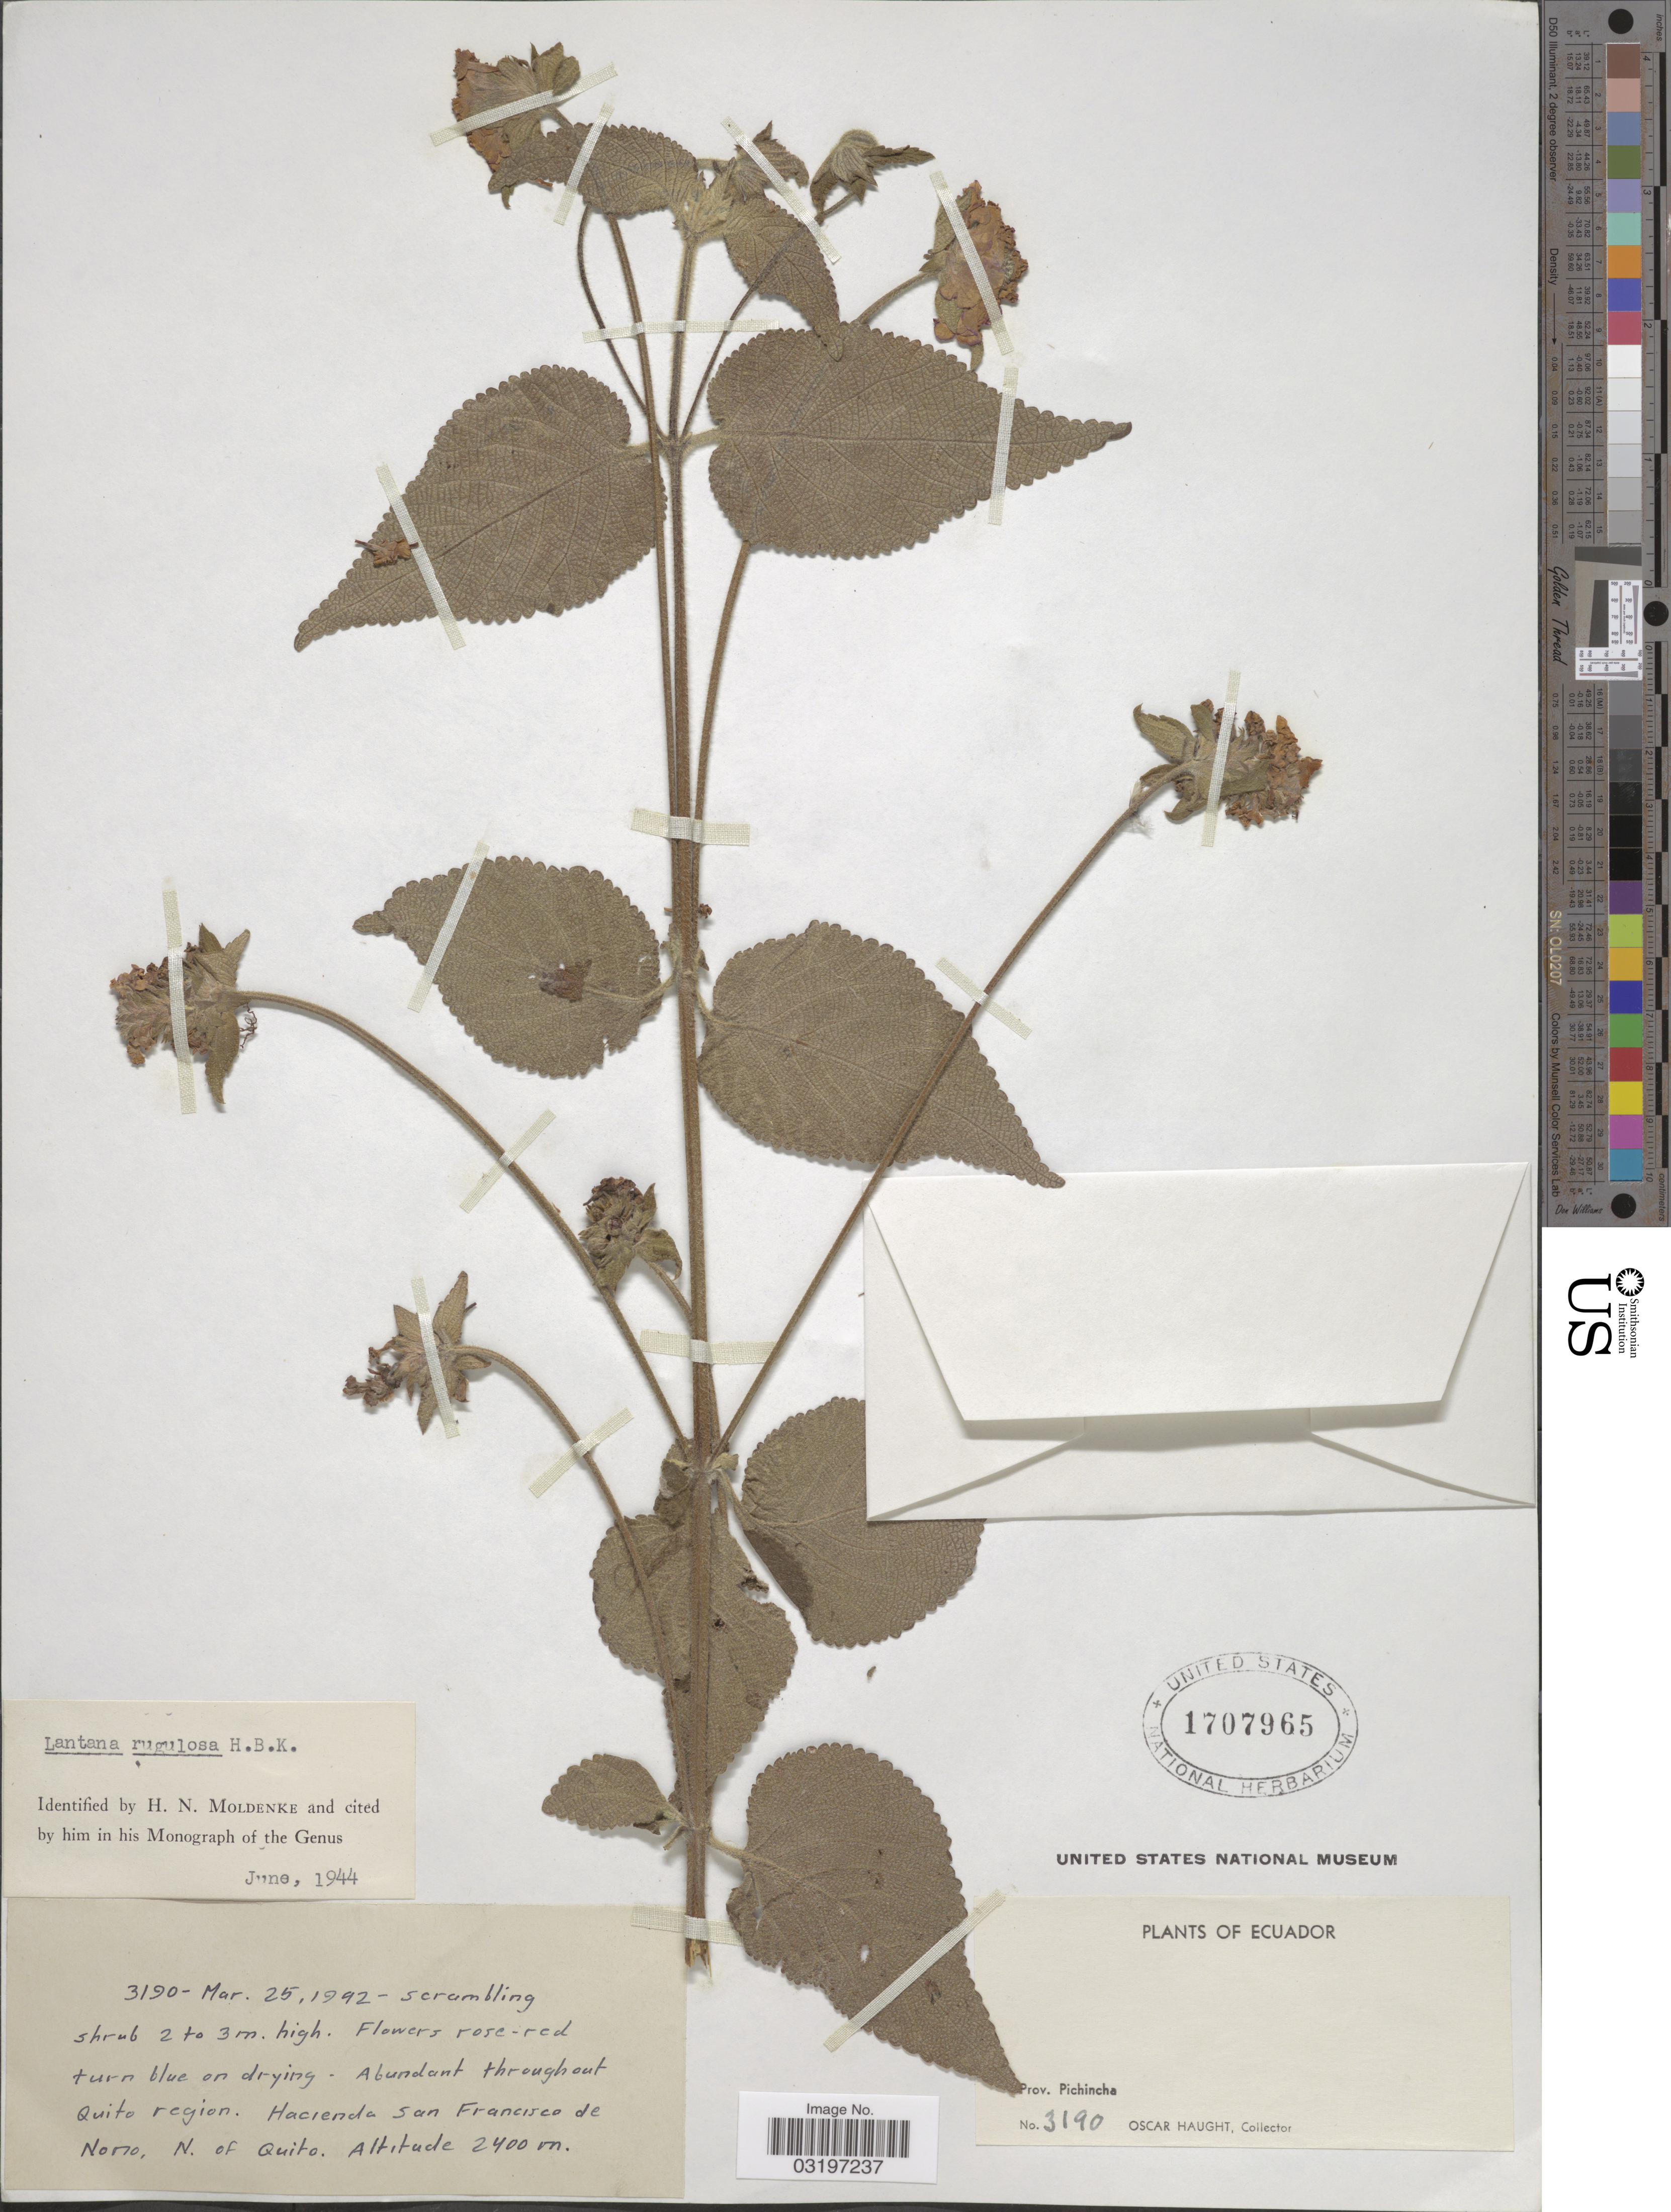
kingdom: Plantae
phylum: Tracheophyta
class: Magnoliopsida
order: Lamiales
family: Verbenaceae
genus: Lantana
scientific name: Lantana rugulosa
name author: Kunth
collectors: O. L. Haught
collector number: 3190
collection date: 1942-03-25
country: Ecuador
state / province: Pichincha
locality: Abundant throughout Quito region. Hacienda San Francisco de Norio, N. of Quito.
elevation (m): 2400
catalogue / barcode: US 1707965